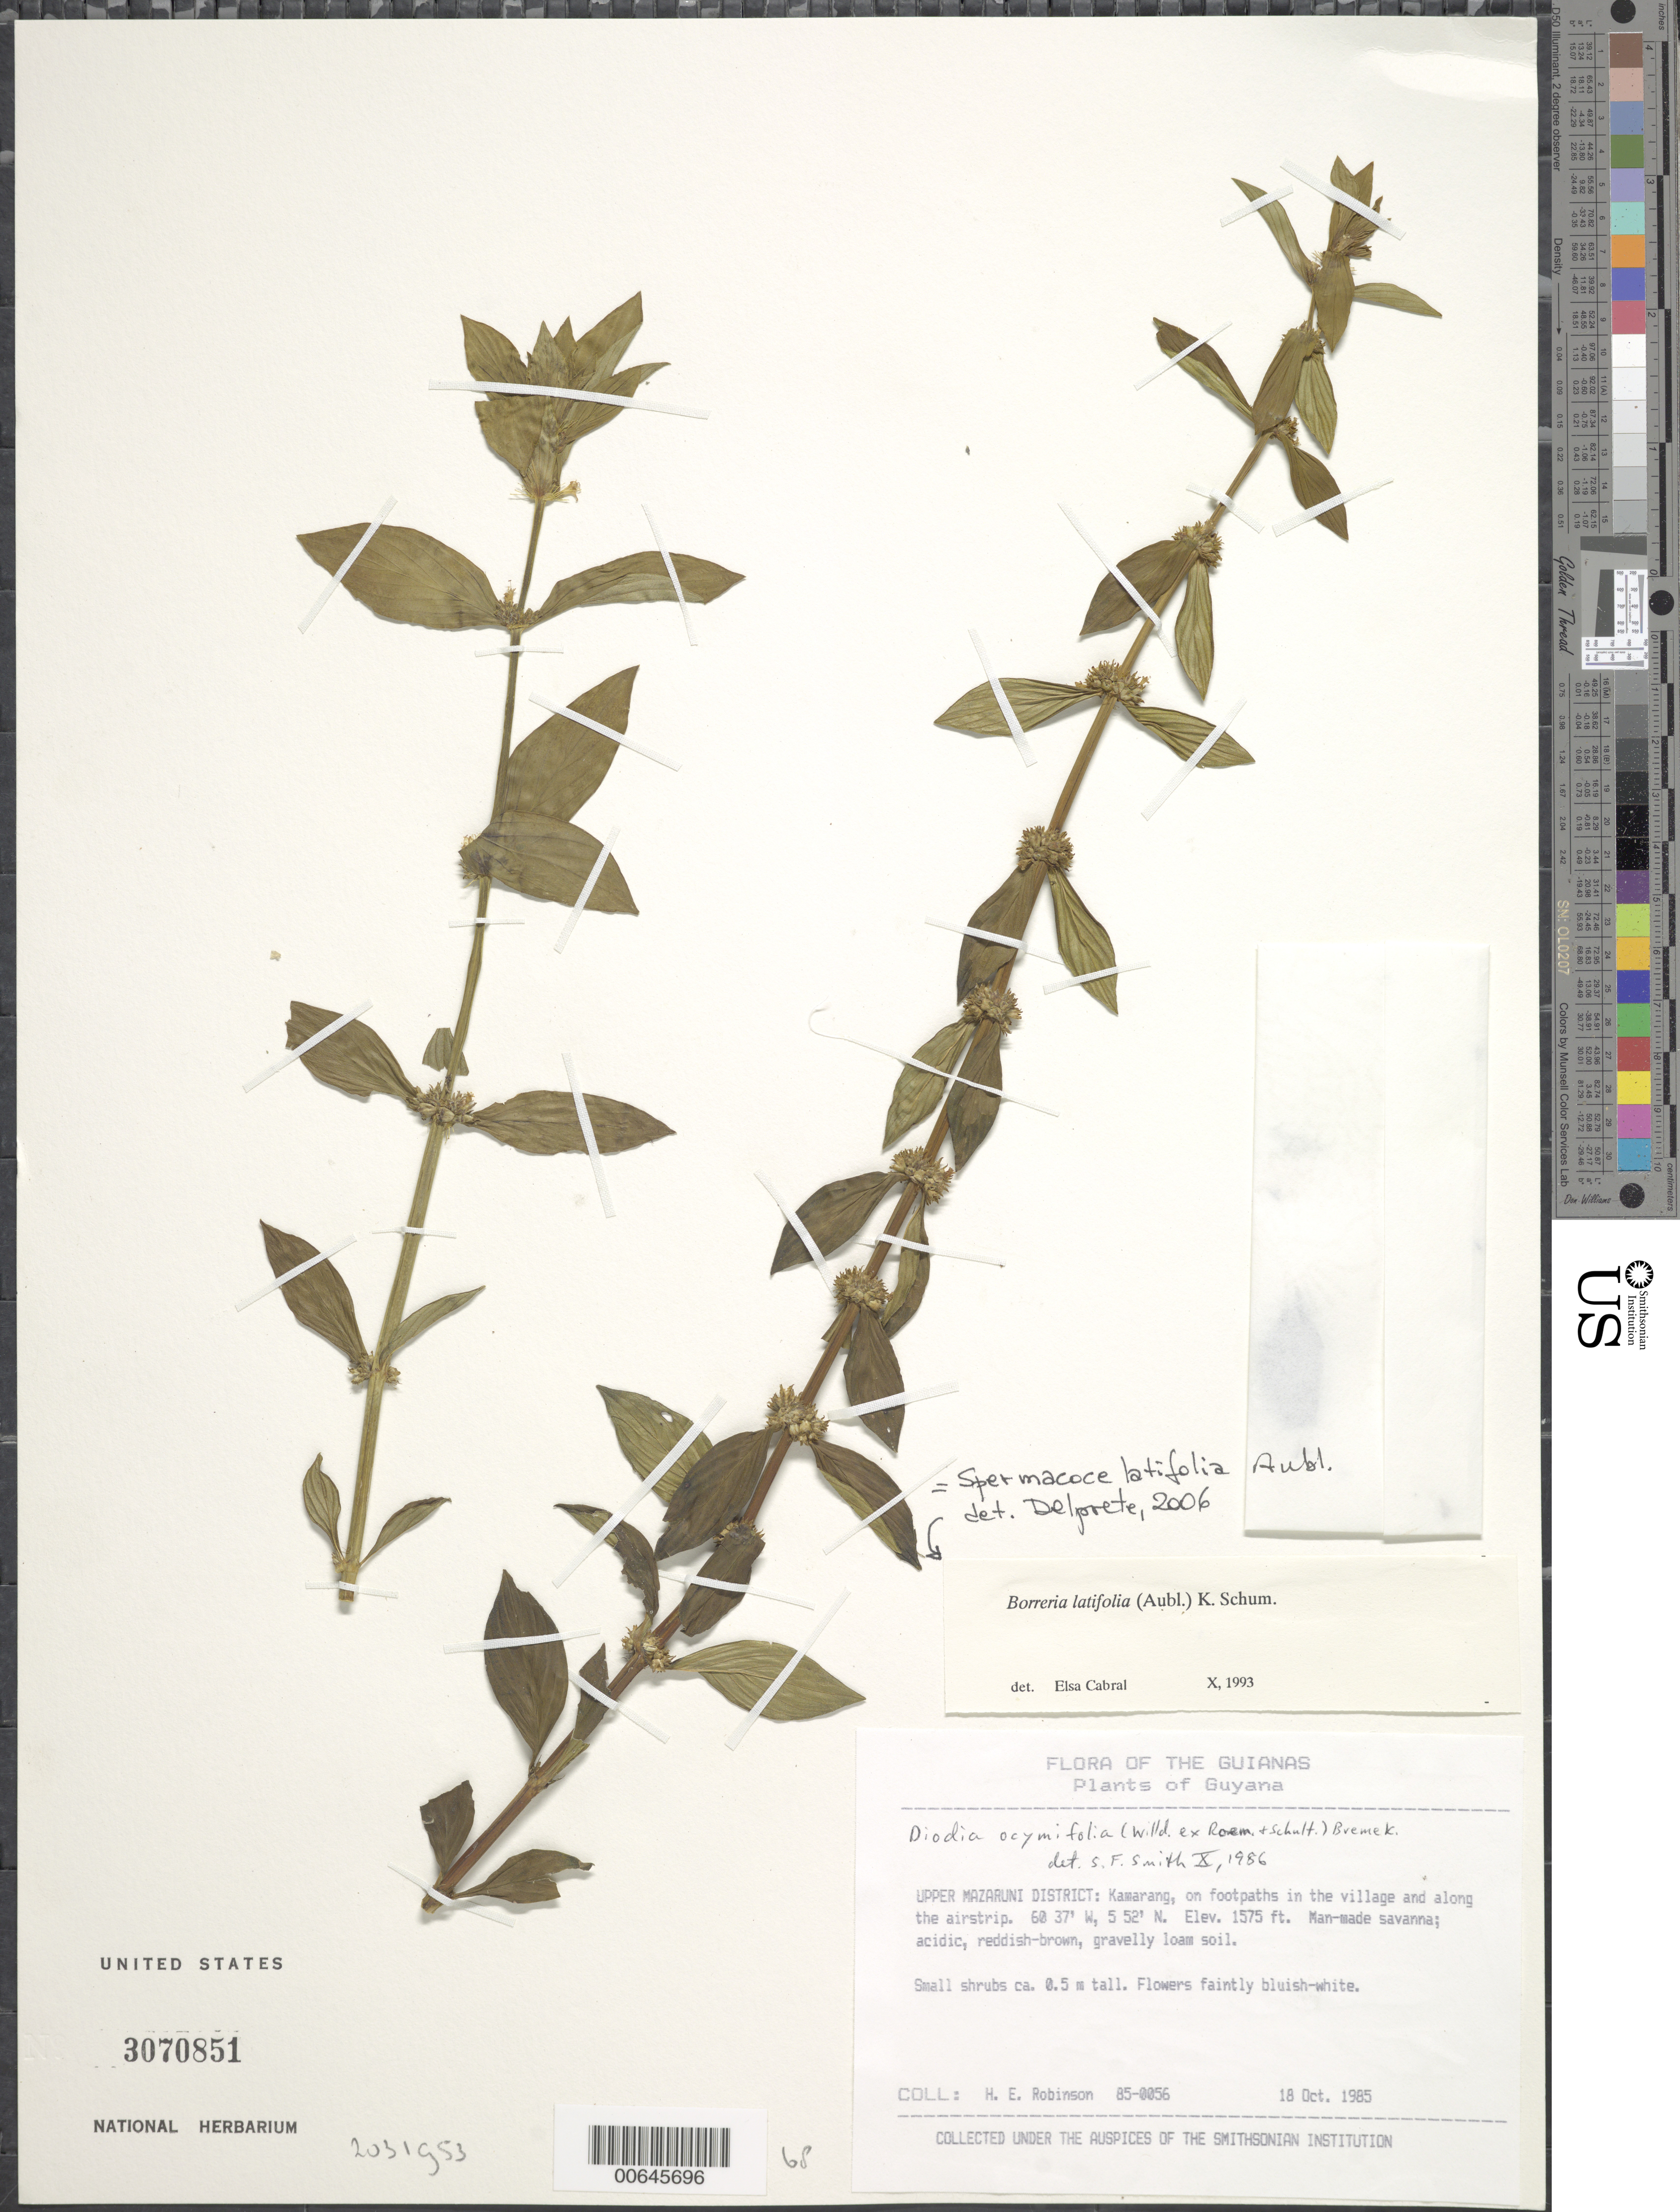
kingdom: Plantae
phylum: Tracheophyta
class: Magnoliopsida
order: Gentianales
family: Rubiaceae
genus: Spermacoce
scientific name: Spermacoce latifolia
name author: Aubl.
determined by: Delprete, P. G., Herb. de Guyane Cay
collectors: H. Robinson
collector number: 850056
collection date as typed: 18-Oct-85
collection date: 1985-10-18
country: Guyana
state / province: Cuyuni-Mazaruni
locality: Upper Mazaruni Dist., Kamarang, on footpaths in the village and along the airstrip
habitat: Man-made savanna; acidic, reddish-brown, gravelly loam soil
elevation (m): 480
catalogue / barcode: US 3070851